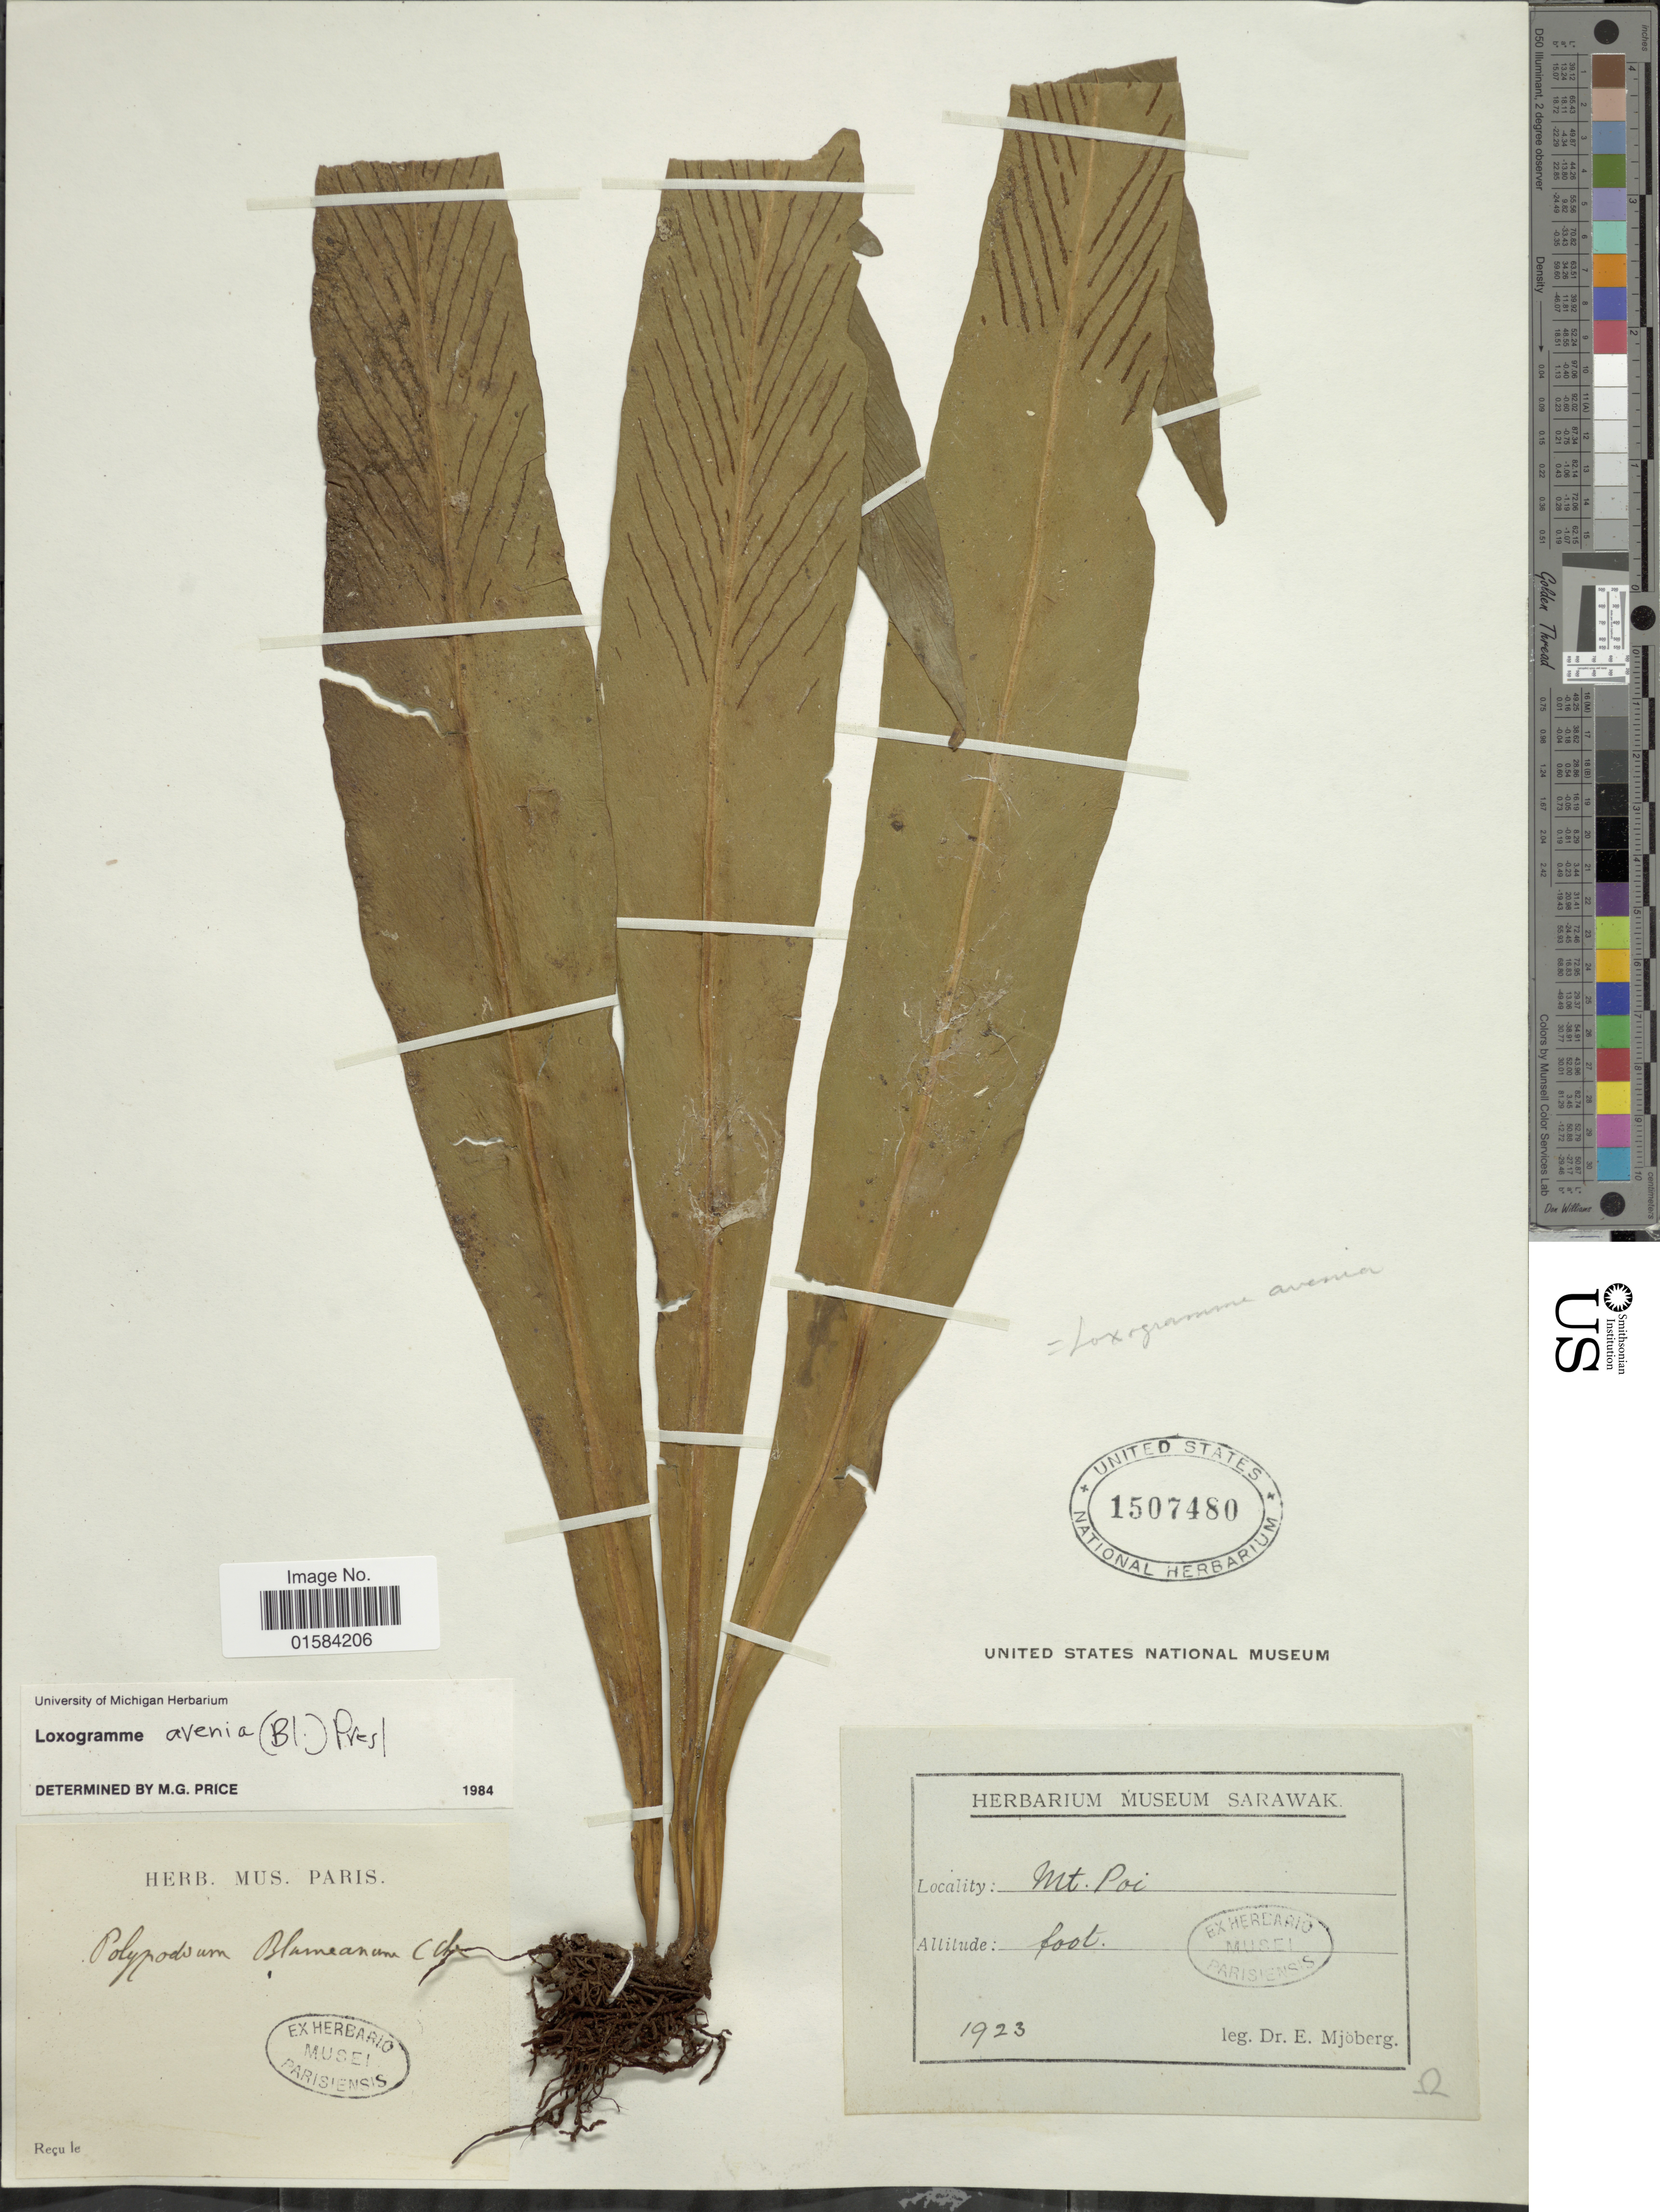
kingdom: Plantae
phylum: Tracheophyta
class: Polypodiopsida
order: Polypodiales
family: Polypodiaceae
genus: Loxogramme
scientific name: Loxogramme avenia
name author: (Blume) C. Presl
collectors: E. Mjoberg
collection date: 1923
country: Malaysia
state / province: Sarawak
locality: Mt. Poi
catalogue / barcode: US 1507480